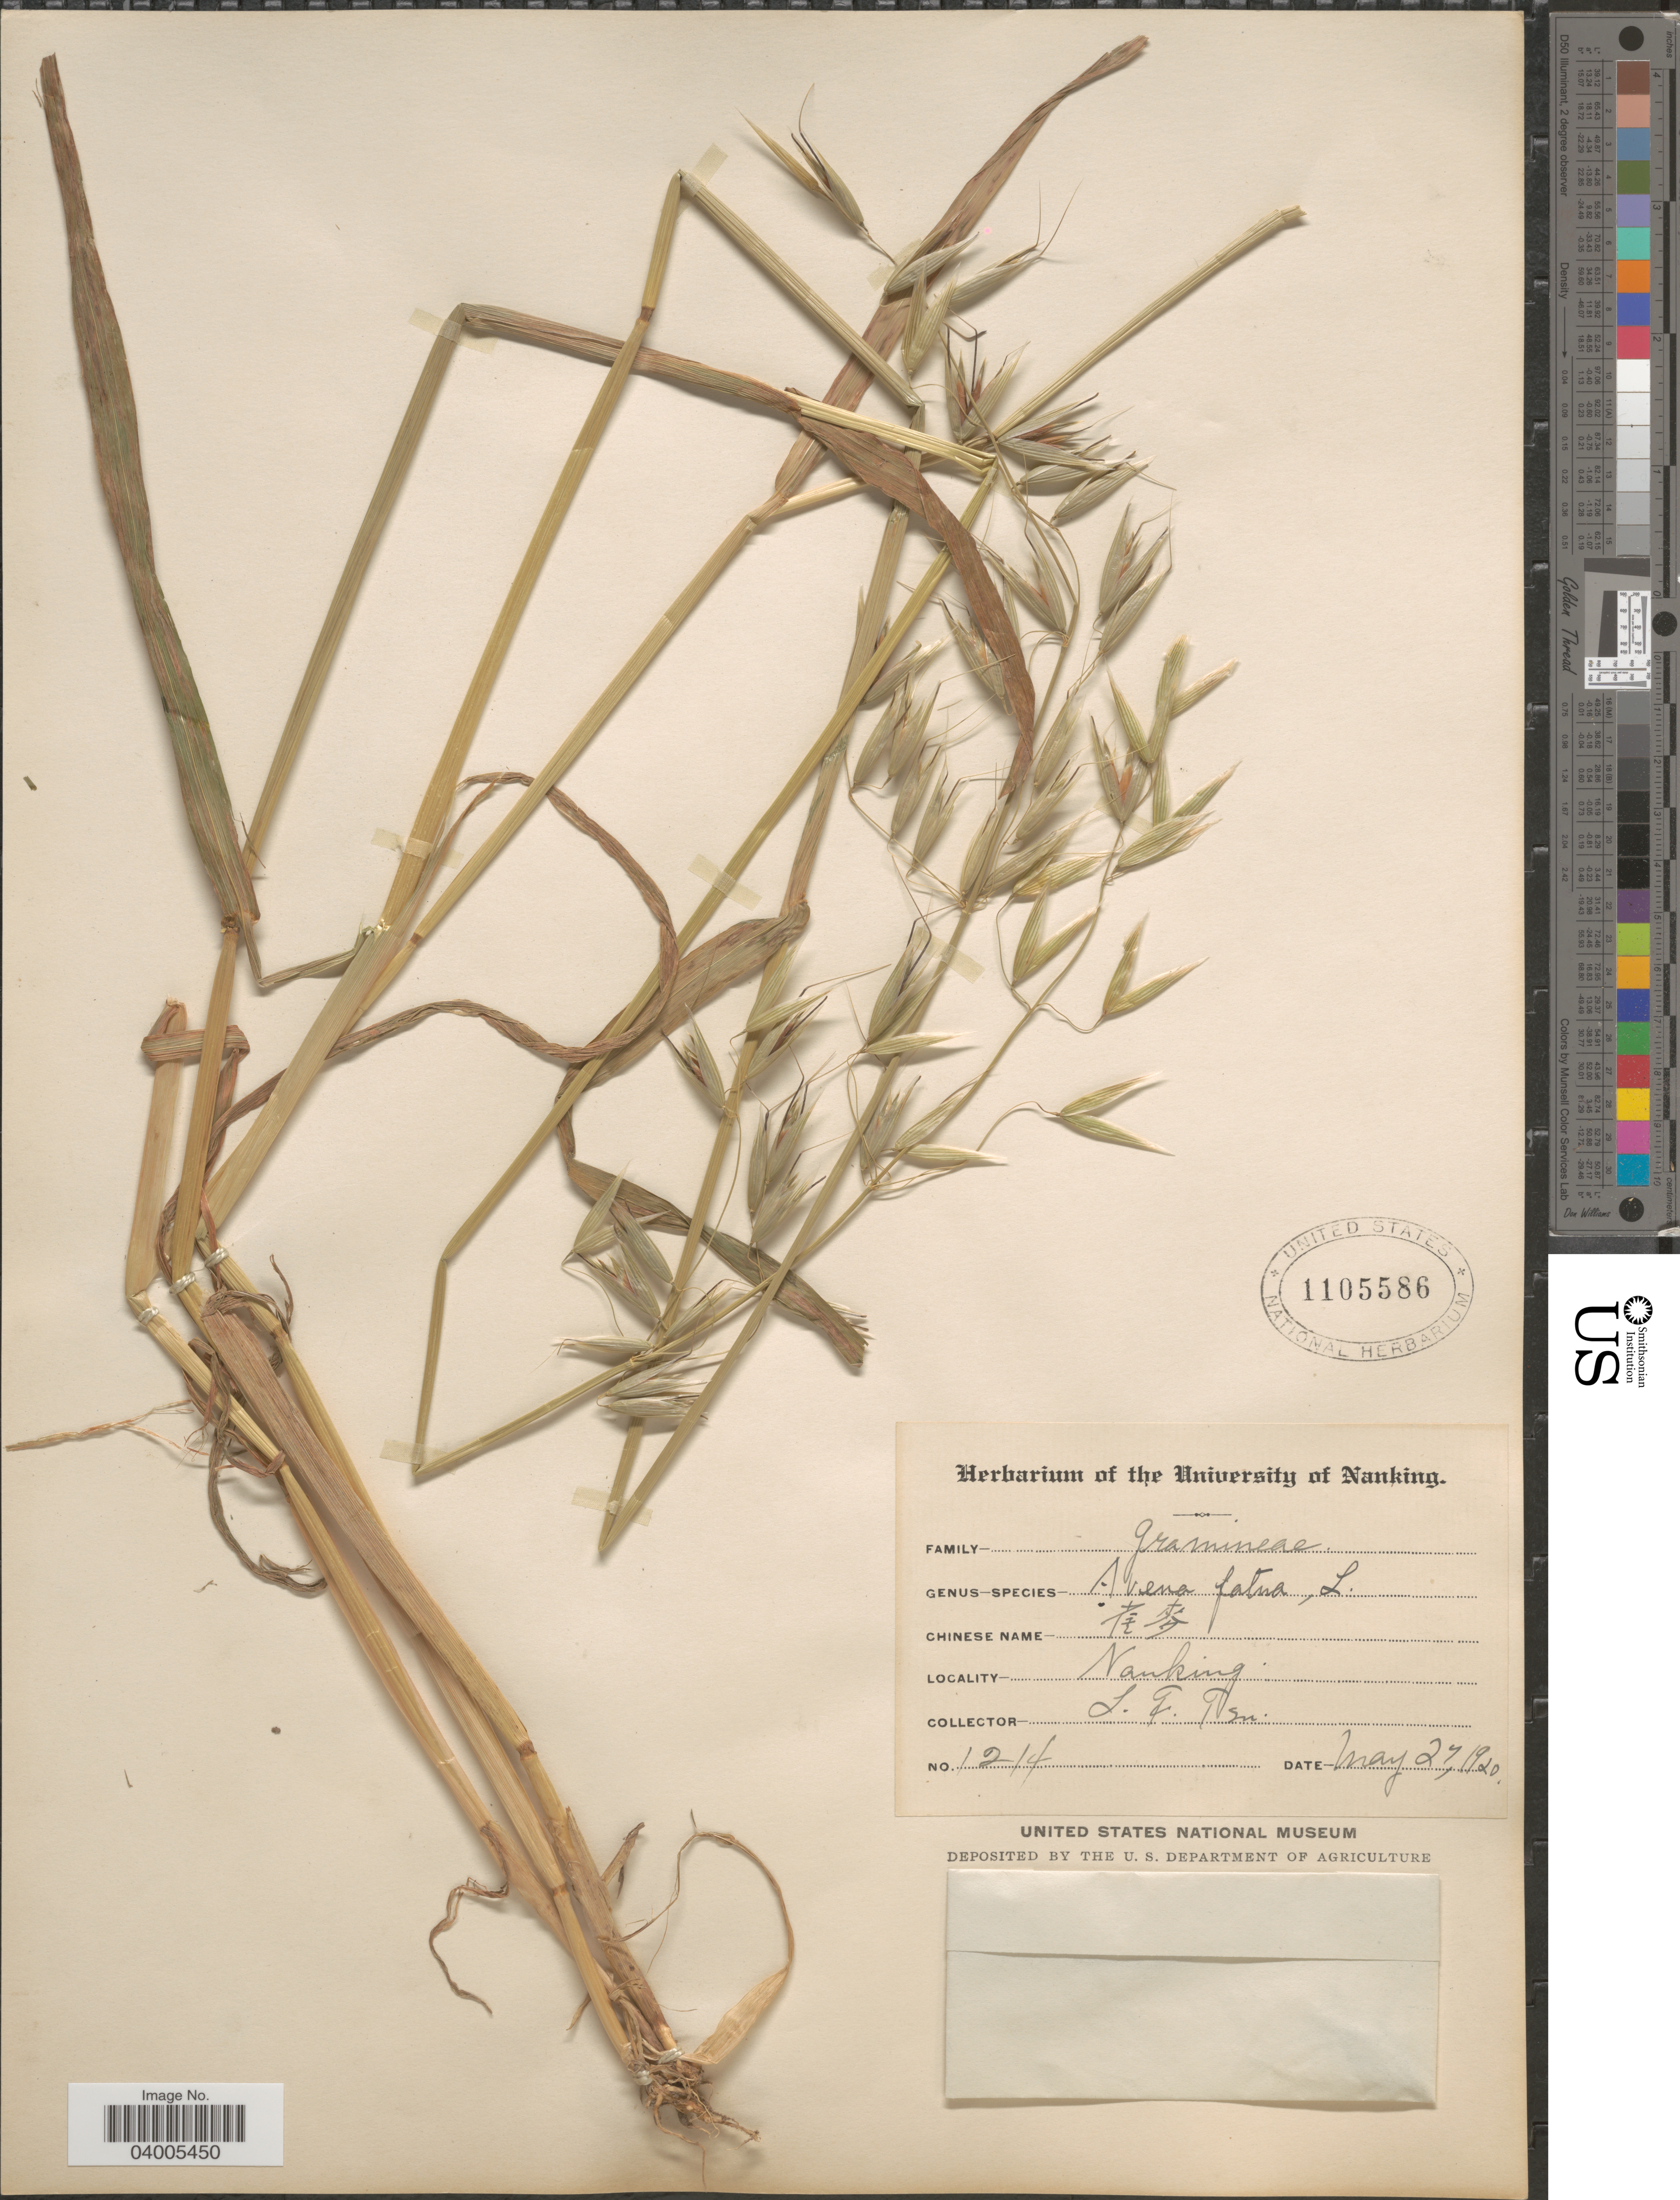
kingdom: Plantae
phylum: Tracheophyta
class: Liliopsida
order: Poales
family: Poaceae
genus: Avena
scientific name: Avena fatua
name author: L.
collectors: L. Tsu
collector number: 1214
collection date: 1920-05-27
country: China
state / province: Jiangsu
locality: Nanking.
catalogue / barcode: US 1105586